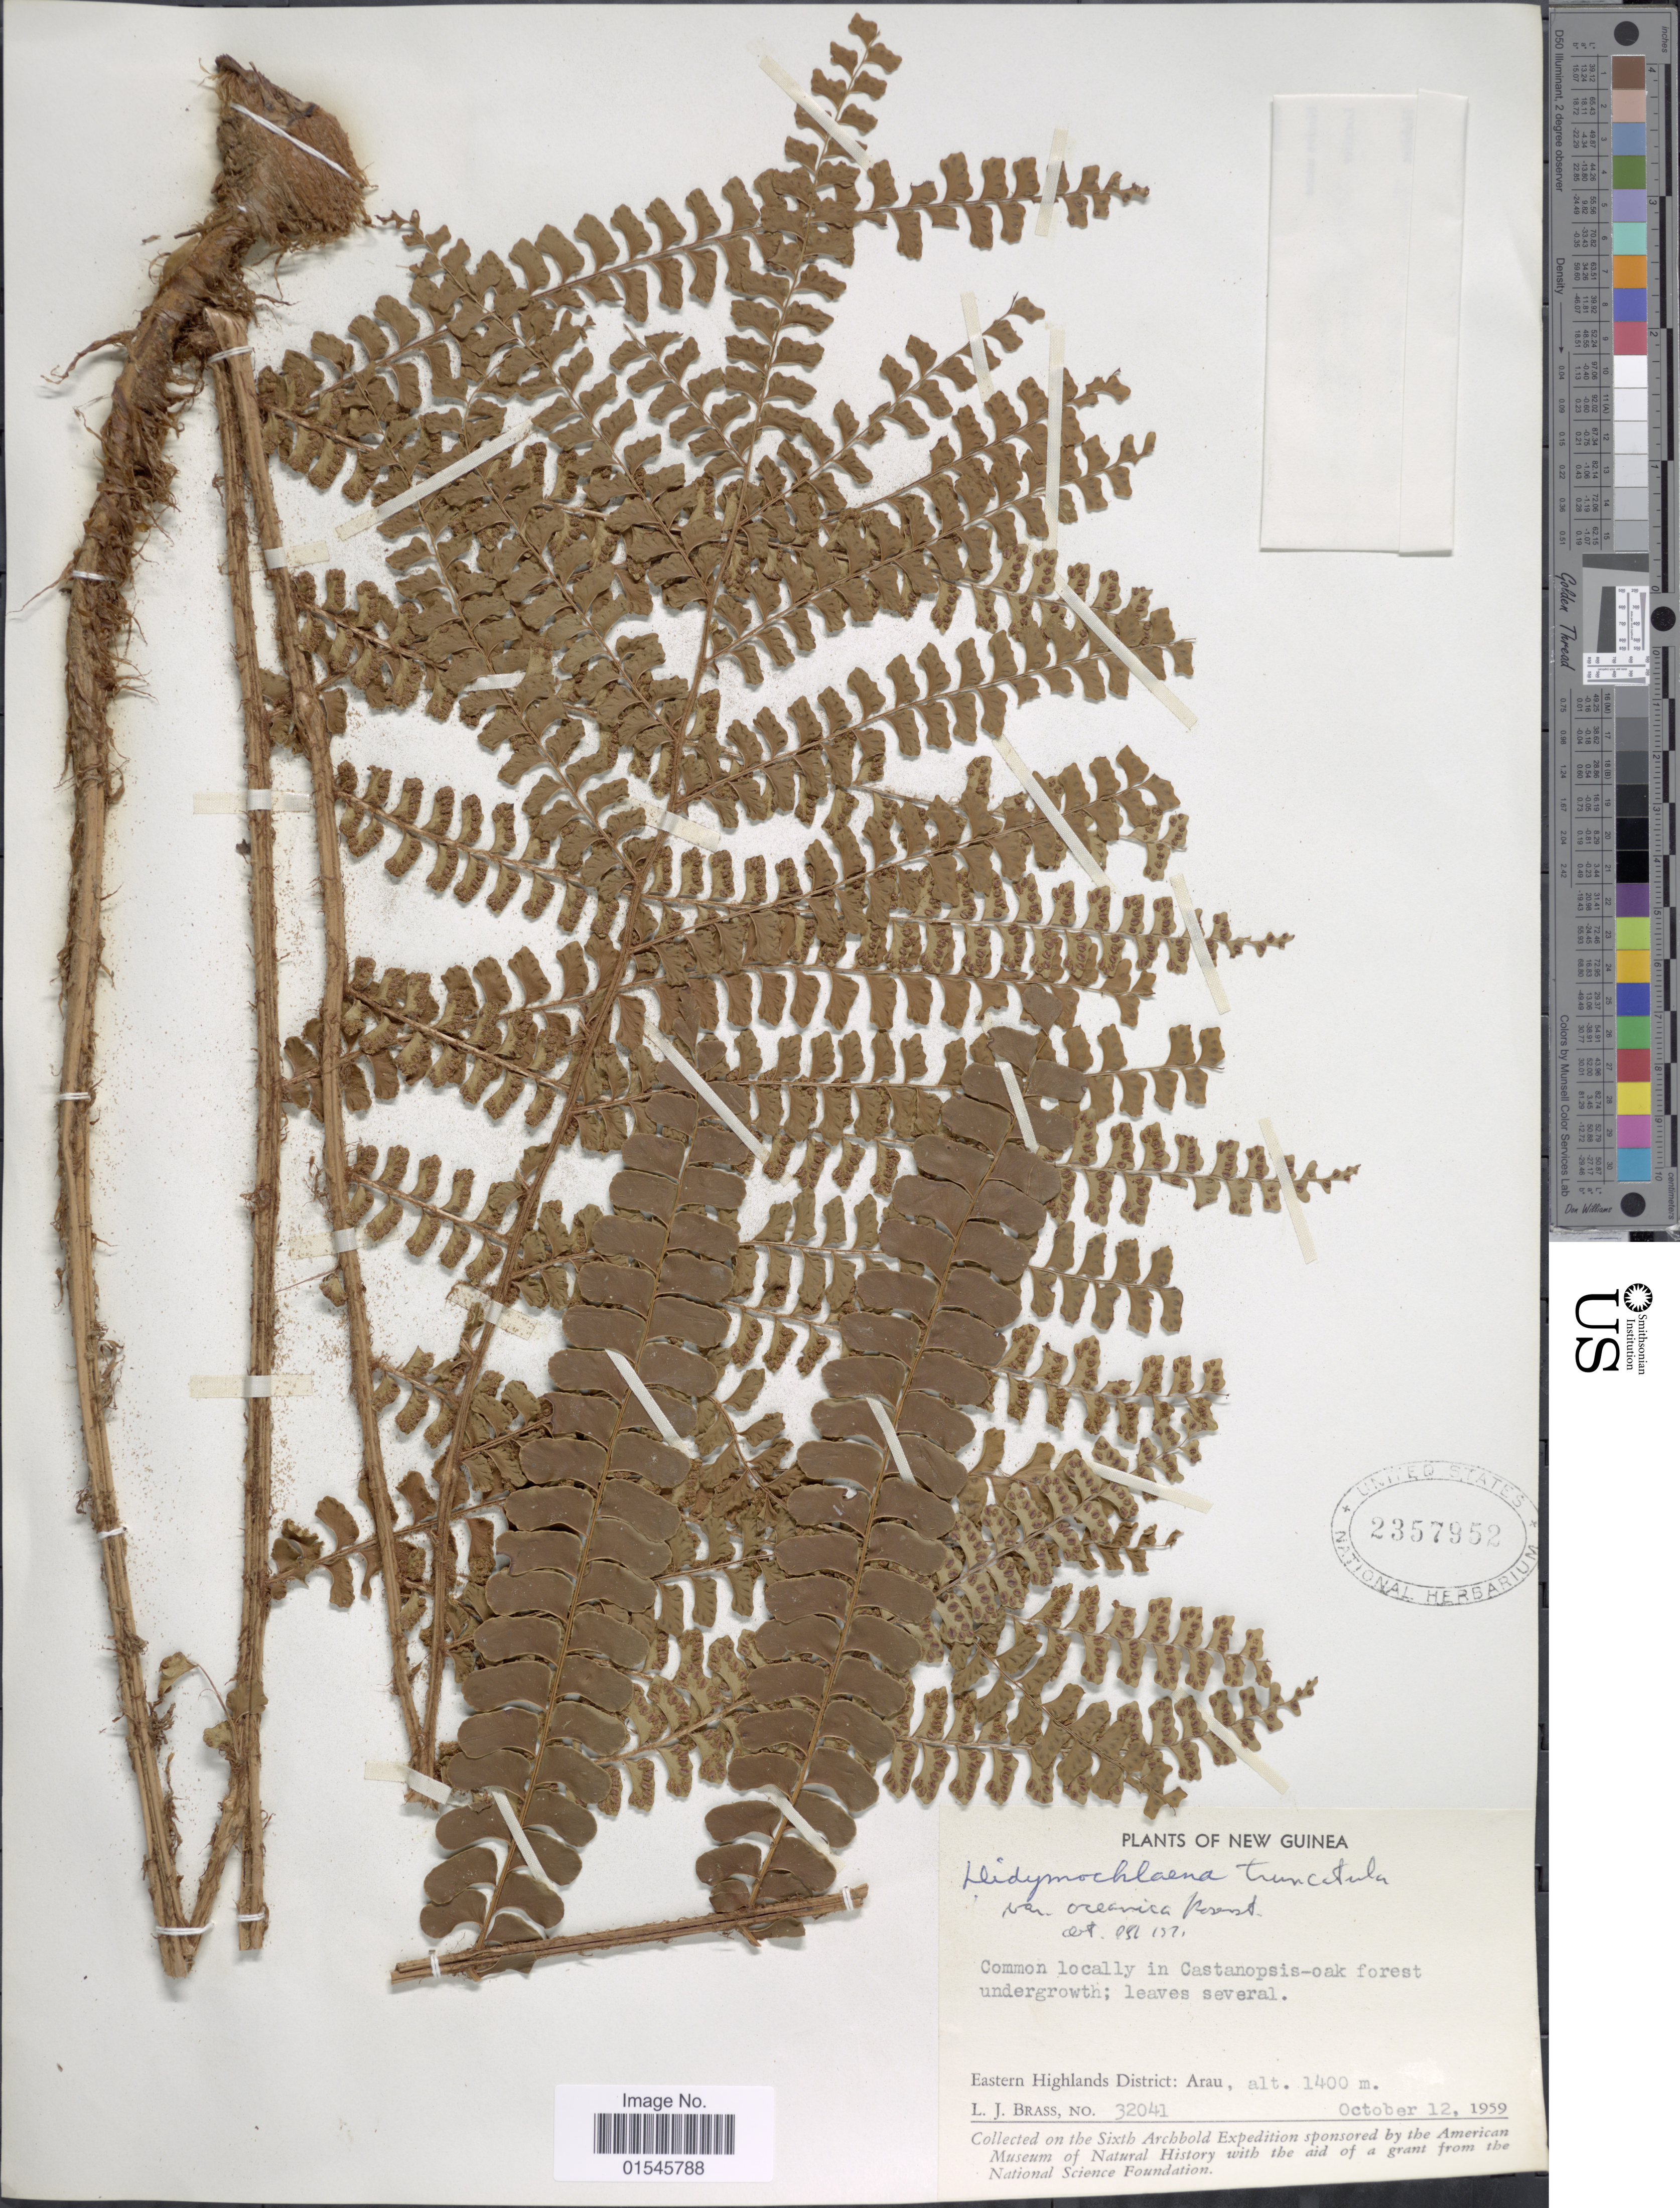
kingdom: Plantae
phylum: Tracheophyta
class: Polypodiopsida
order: Polypodiales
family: Didymochlaenaceae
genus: Didymochlaena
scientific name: Didymochlaena truncatula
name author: (Sw.) J. Sm.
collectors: L. J. Brass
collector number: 32041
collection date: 1959-10-12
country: Papua New Guinea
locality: New Guinea, Eastern Highlands District: Arau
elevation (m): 1400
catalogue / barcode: US 2357952